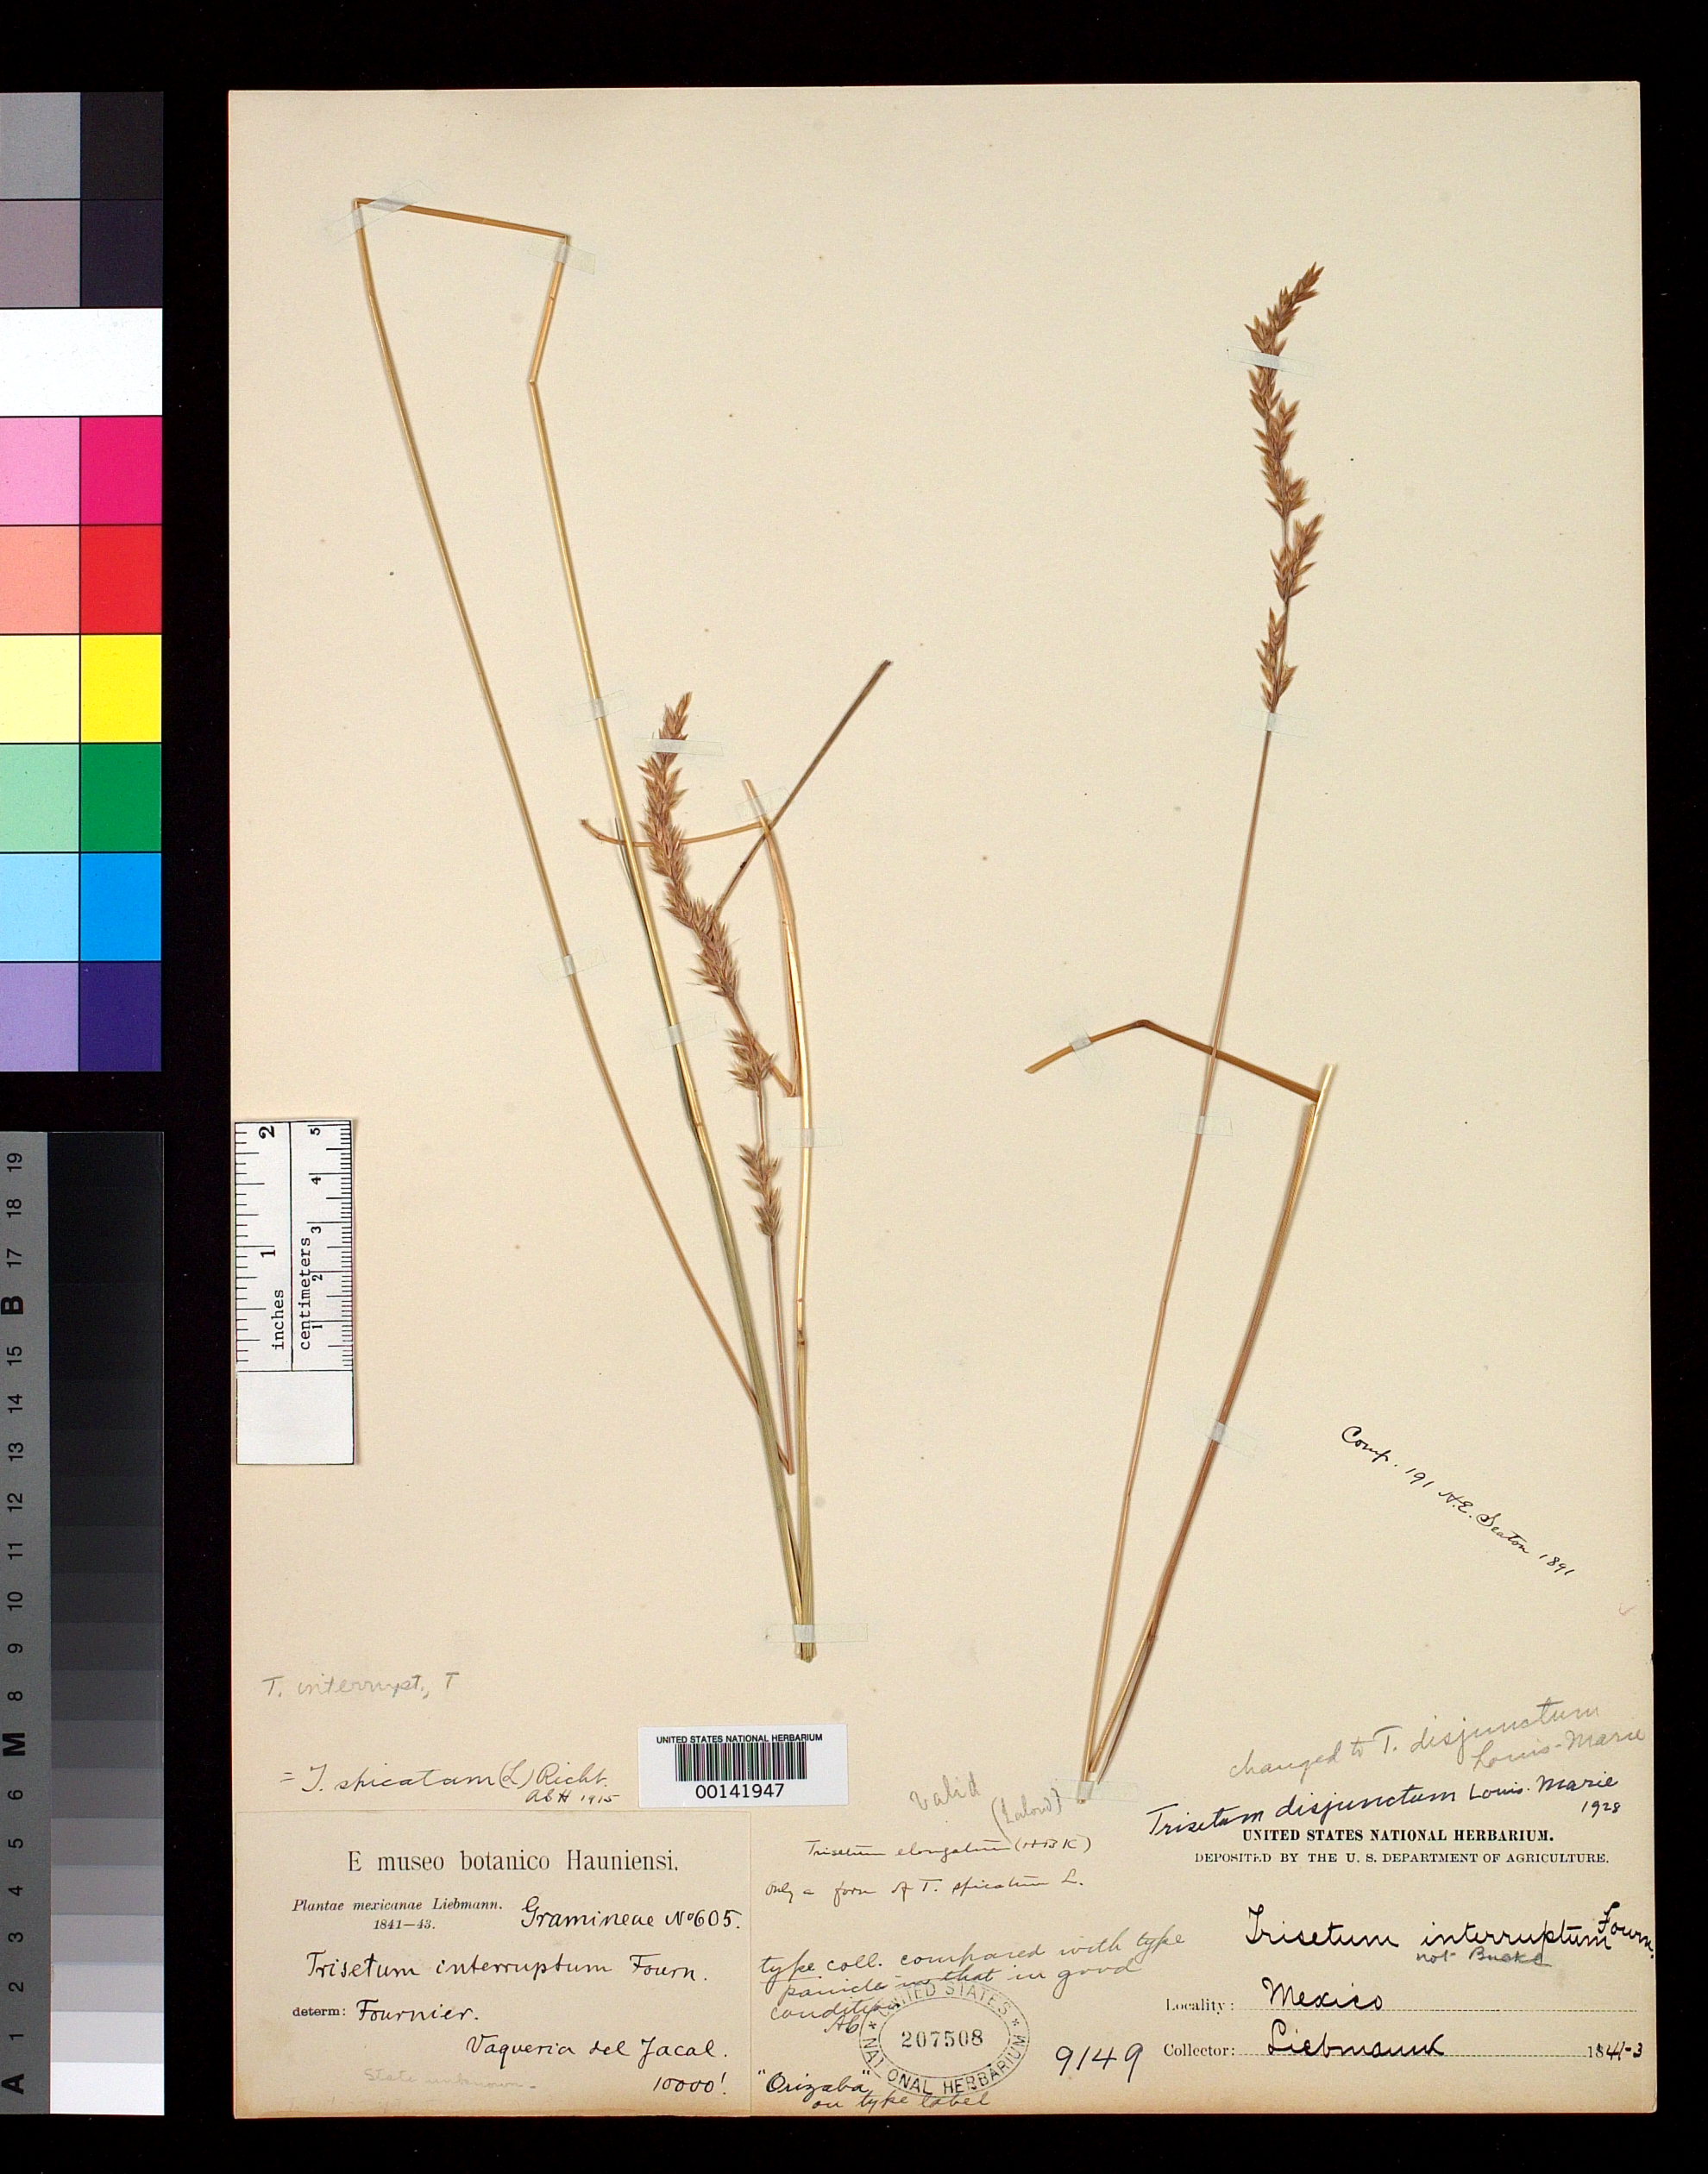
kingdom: Plantae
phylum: Tracheophyta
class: Liliopsida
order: Poales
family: Poaceae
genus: Trisetum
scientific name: Trisetum interruptum E. Fourn., nom. illeg.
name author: E. Fourn.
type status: Syntype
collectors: F. M. Liebmann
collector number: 605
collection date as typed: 1841 to -- --- 1843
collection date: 1841/1843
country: Mexico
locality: Vaqueria del Jacal.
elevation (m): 3048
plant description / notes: Later homonym of Trisetum interruptum Buckely (1862).; Also a type of Trisetum disjunctum Louis-Marie, nom. nov.; Replacement name for Trisetum interruptum Fourn., nom illeg. (non Buckley 1862).; Also a type of Trisetum interruptum E. Fourn., nom. illeg. (non Buckley 1862).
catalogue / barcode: US 207508